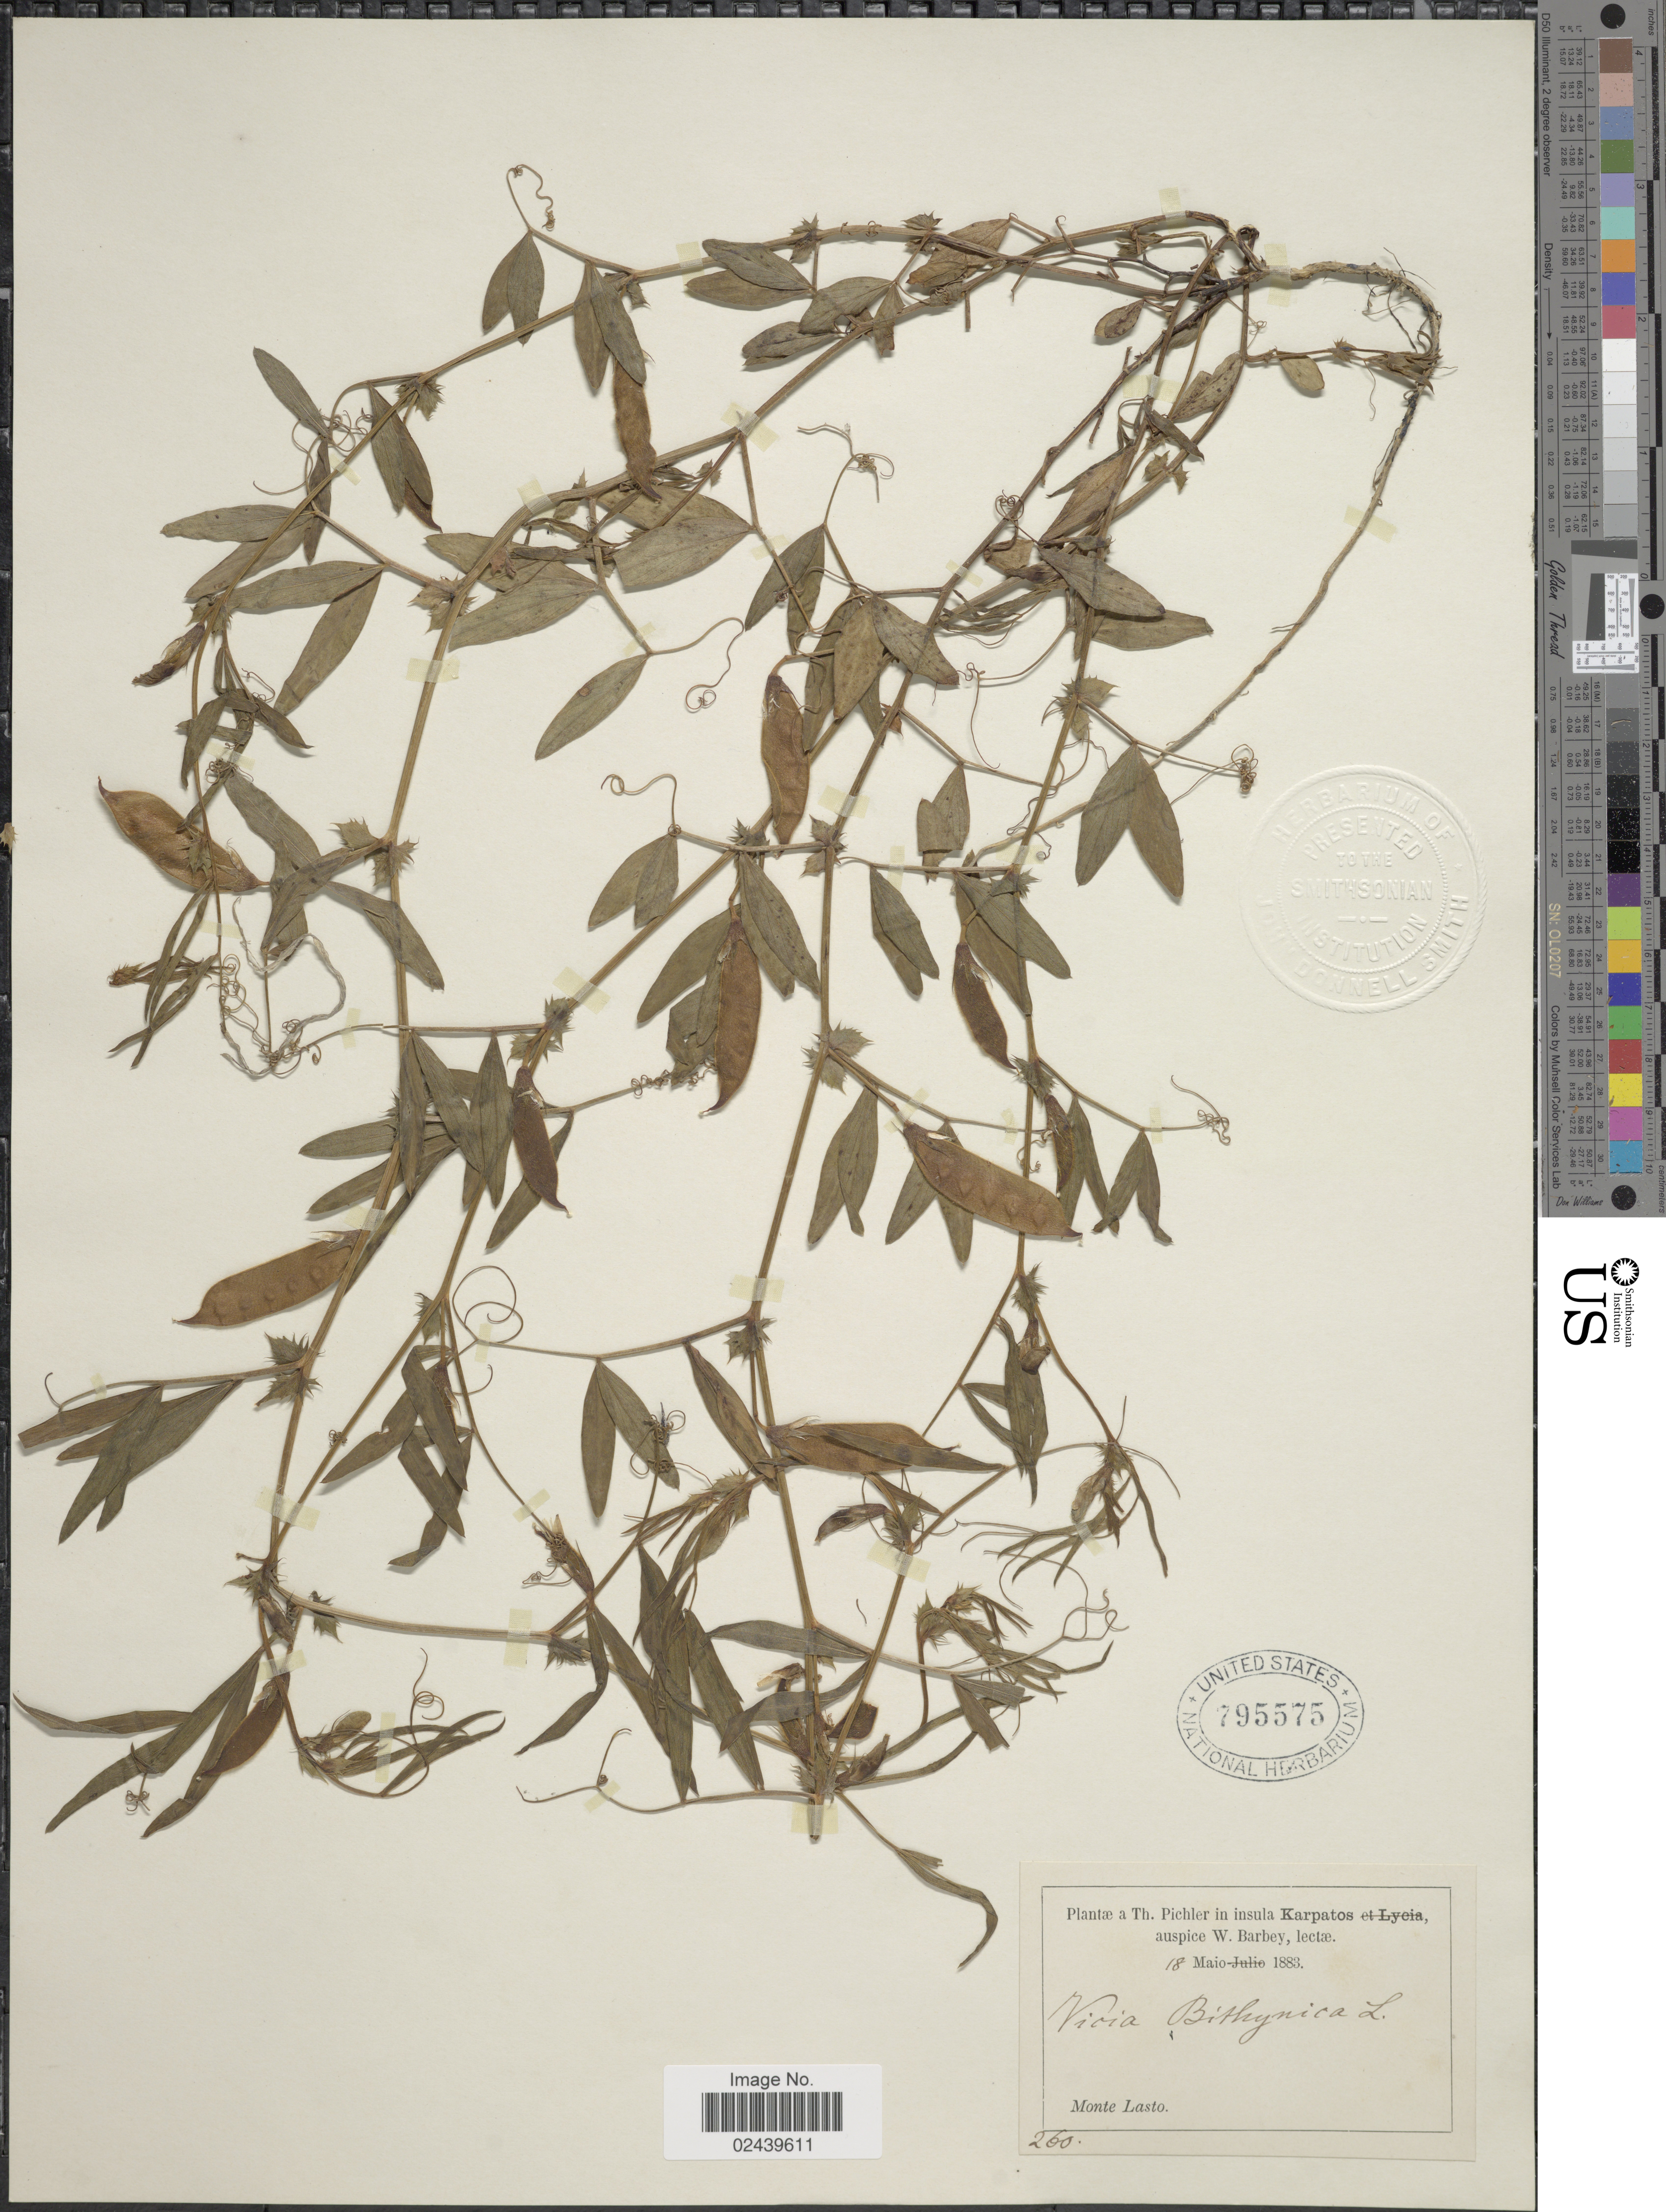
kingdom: Plantae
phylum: Tracheophyta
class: Magnoliopsida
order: Fabales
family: Fabaceae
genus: Vicia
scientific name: Vicia bithynica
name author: (L.) L.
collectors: T. Pichler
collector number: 260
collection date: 1883-05-18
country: Greece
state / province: South Aegean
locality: Insula Karpatos. Monte Lasto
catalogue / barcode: US 795575